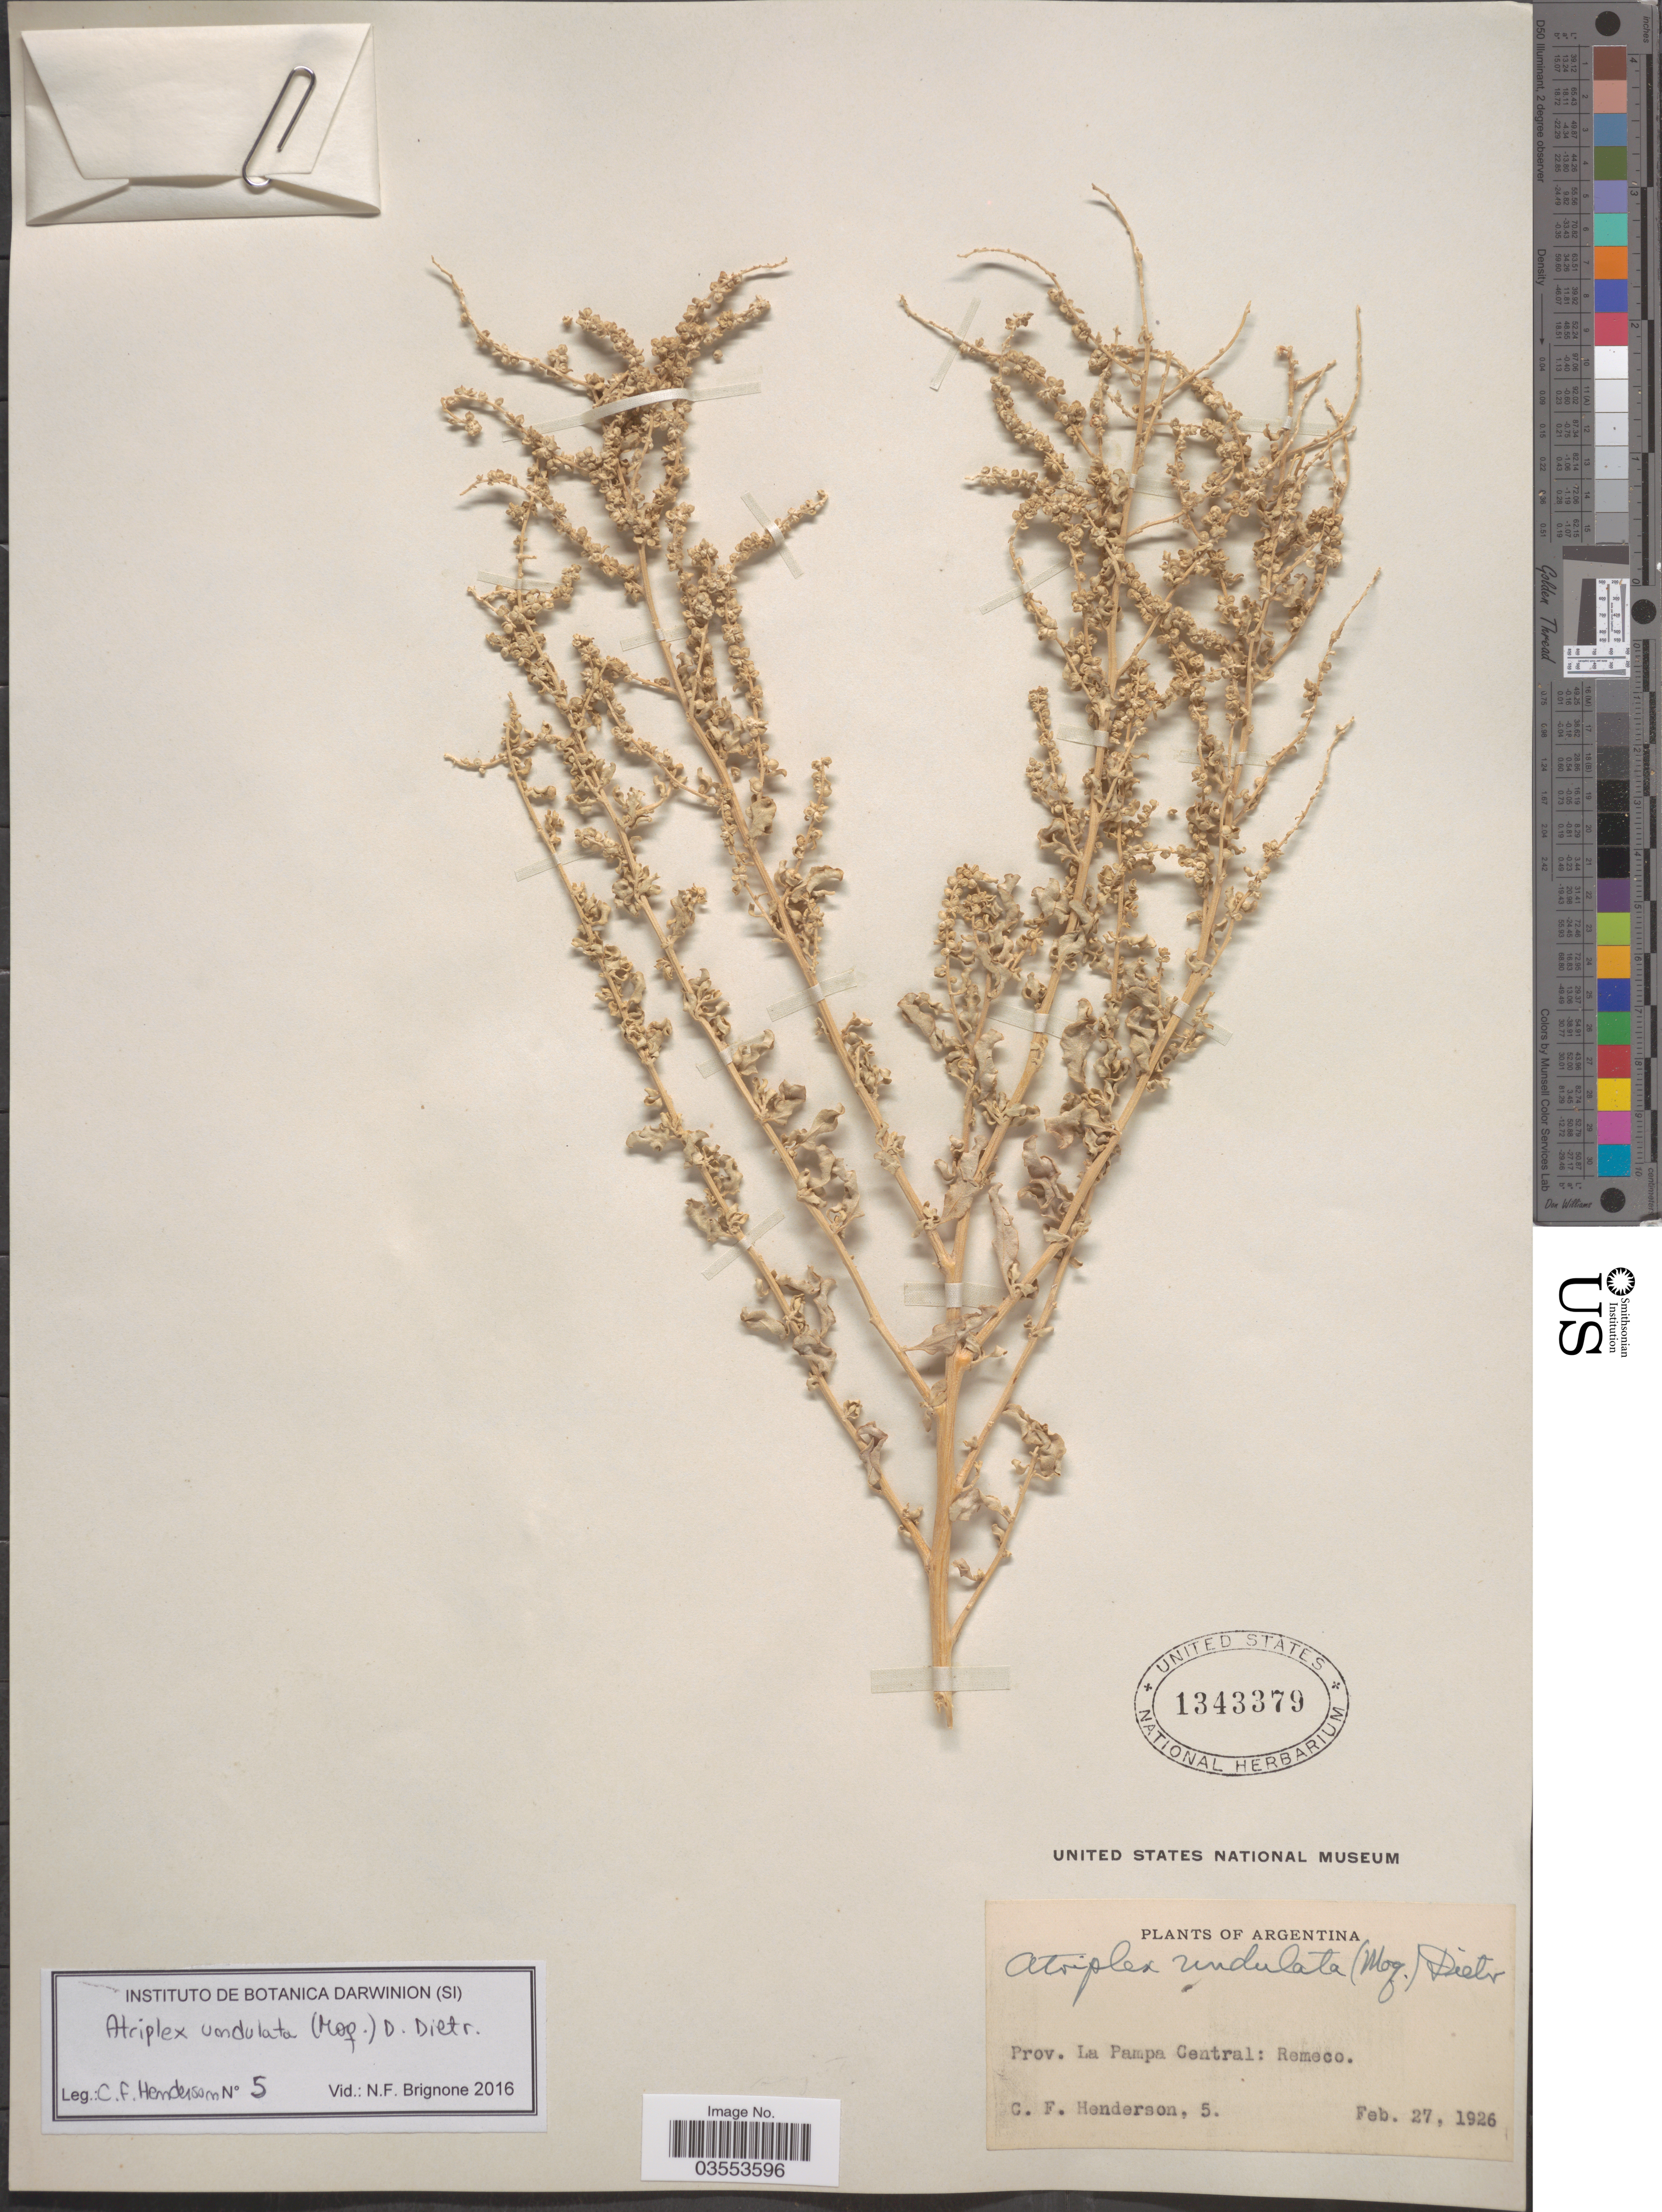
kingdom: Plantae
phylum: Tracheophyta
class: Magnoliopsida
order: Caryophyllales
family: Amaranthaceae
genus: Atriplex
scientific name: Atriplex undulata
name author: (Moq.) D. Dietr.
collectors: C. Henderson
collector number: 5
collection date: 1926-02-27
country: Argentina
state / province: La Pampa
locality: Prov. La Pampa Central: Remeco.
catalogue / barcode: US 1343379